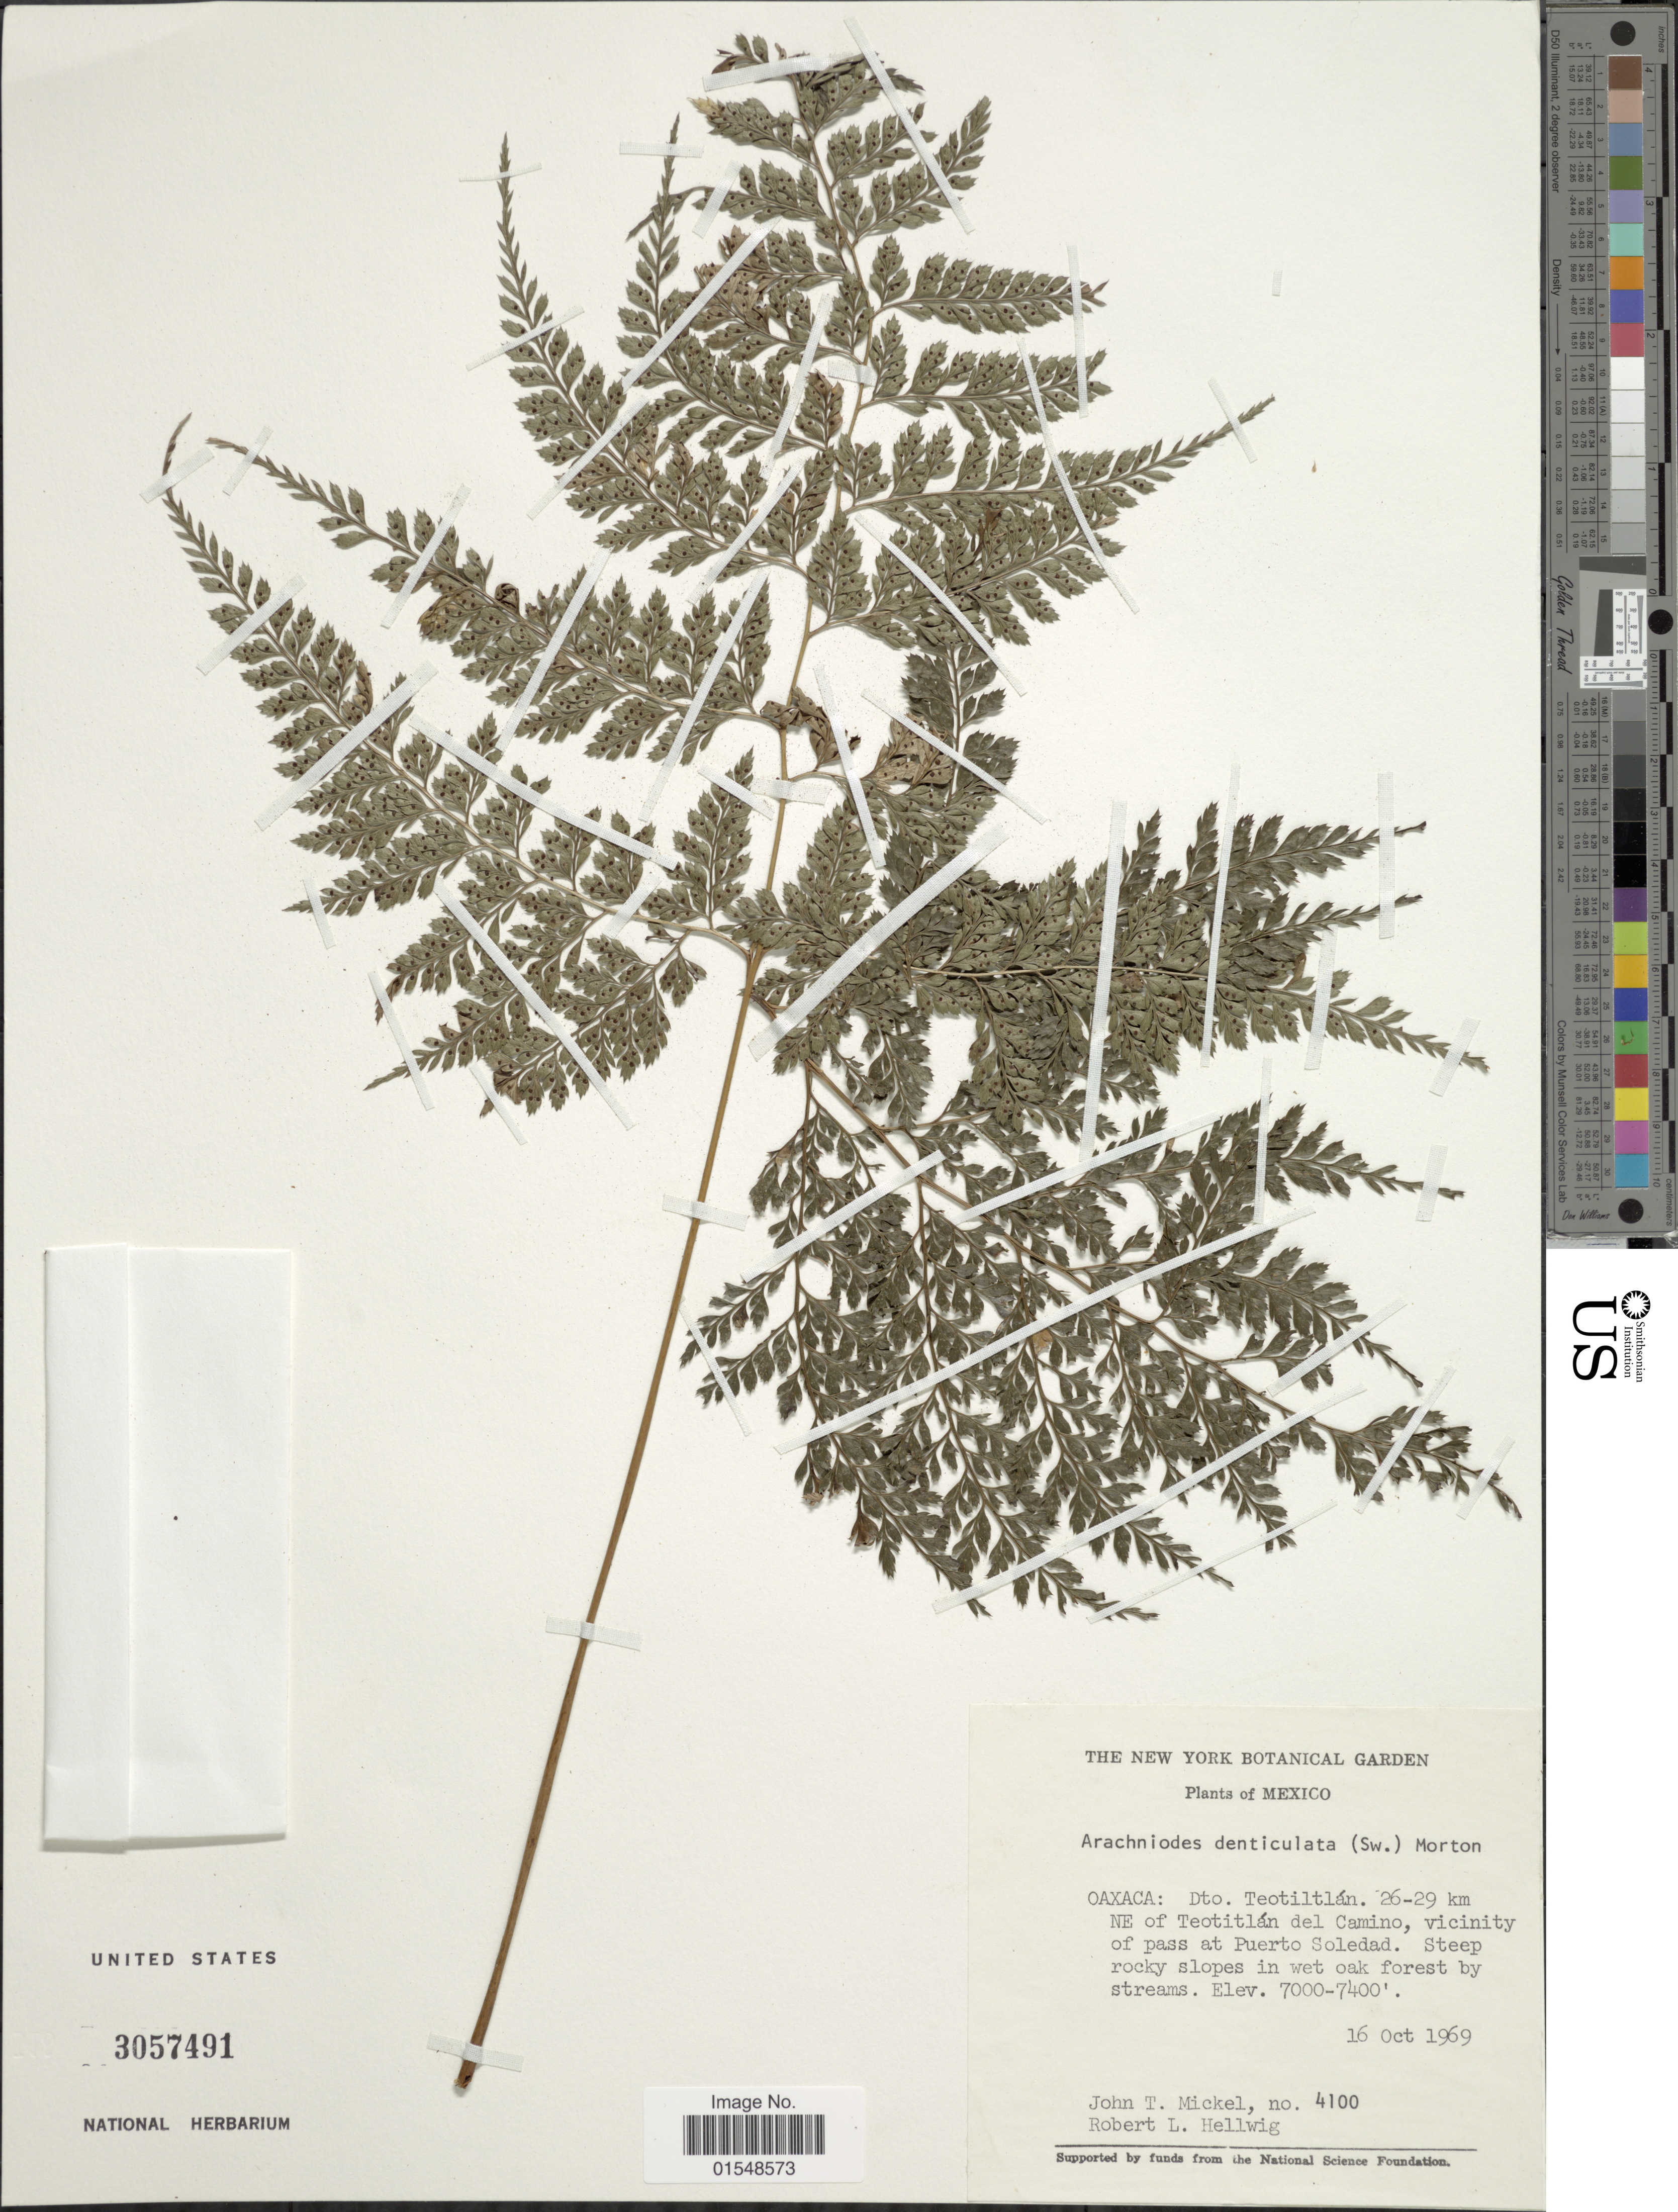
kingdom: Plantae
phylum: Tracheophyta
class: Polypodiopsida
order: Polypodiales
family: Dryopteridaceae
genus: Arachniodes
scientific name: Arachniodes denticulata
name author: (Sw.) Ching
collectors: J. T. Mickel & R. Hellwig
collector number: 4100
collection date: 1969-10-16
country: Mexico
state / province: Oaxaca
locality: Dto. Teotiltlán. 26-29 km NE of Teotitlán del Camino, vicinity of pass at Puerto Soledad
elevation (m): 2134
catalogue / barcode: US 3057491